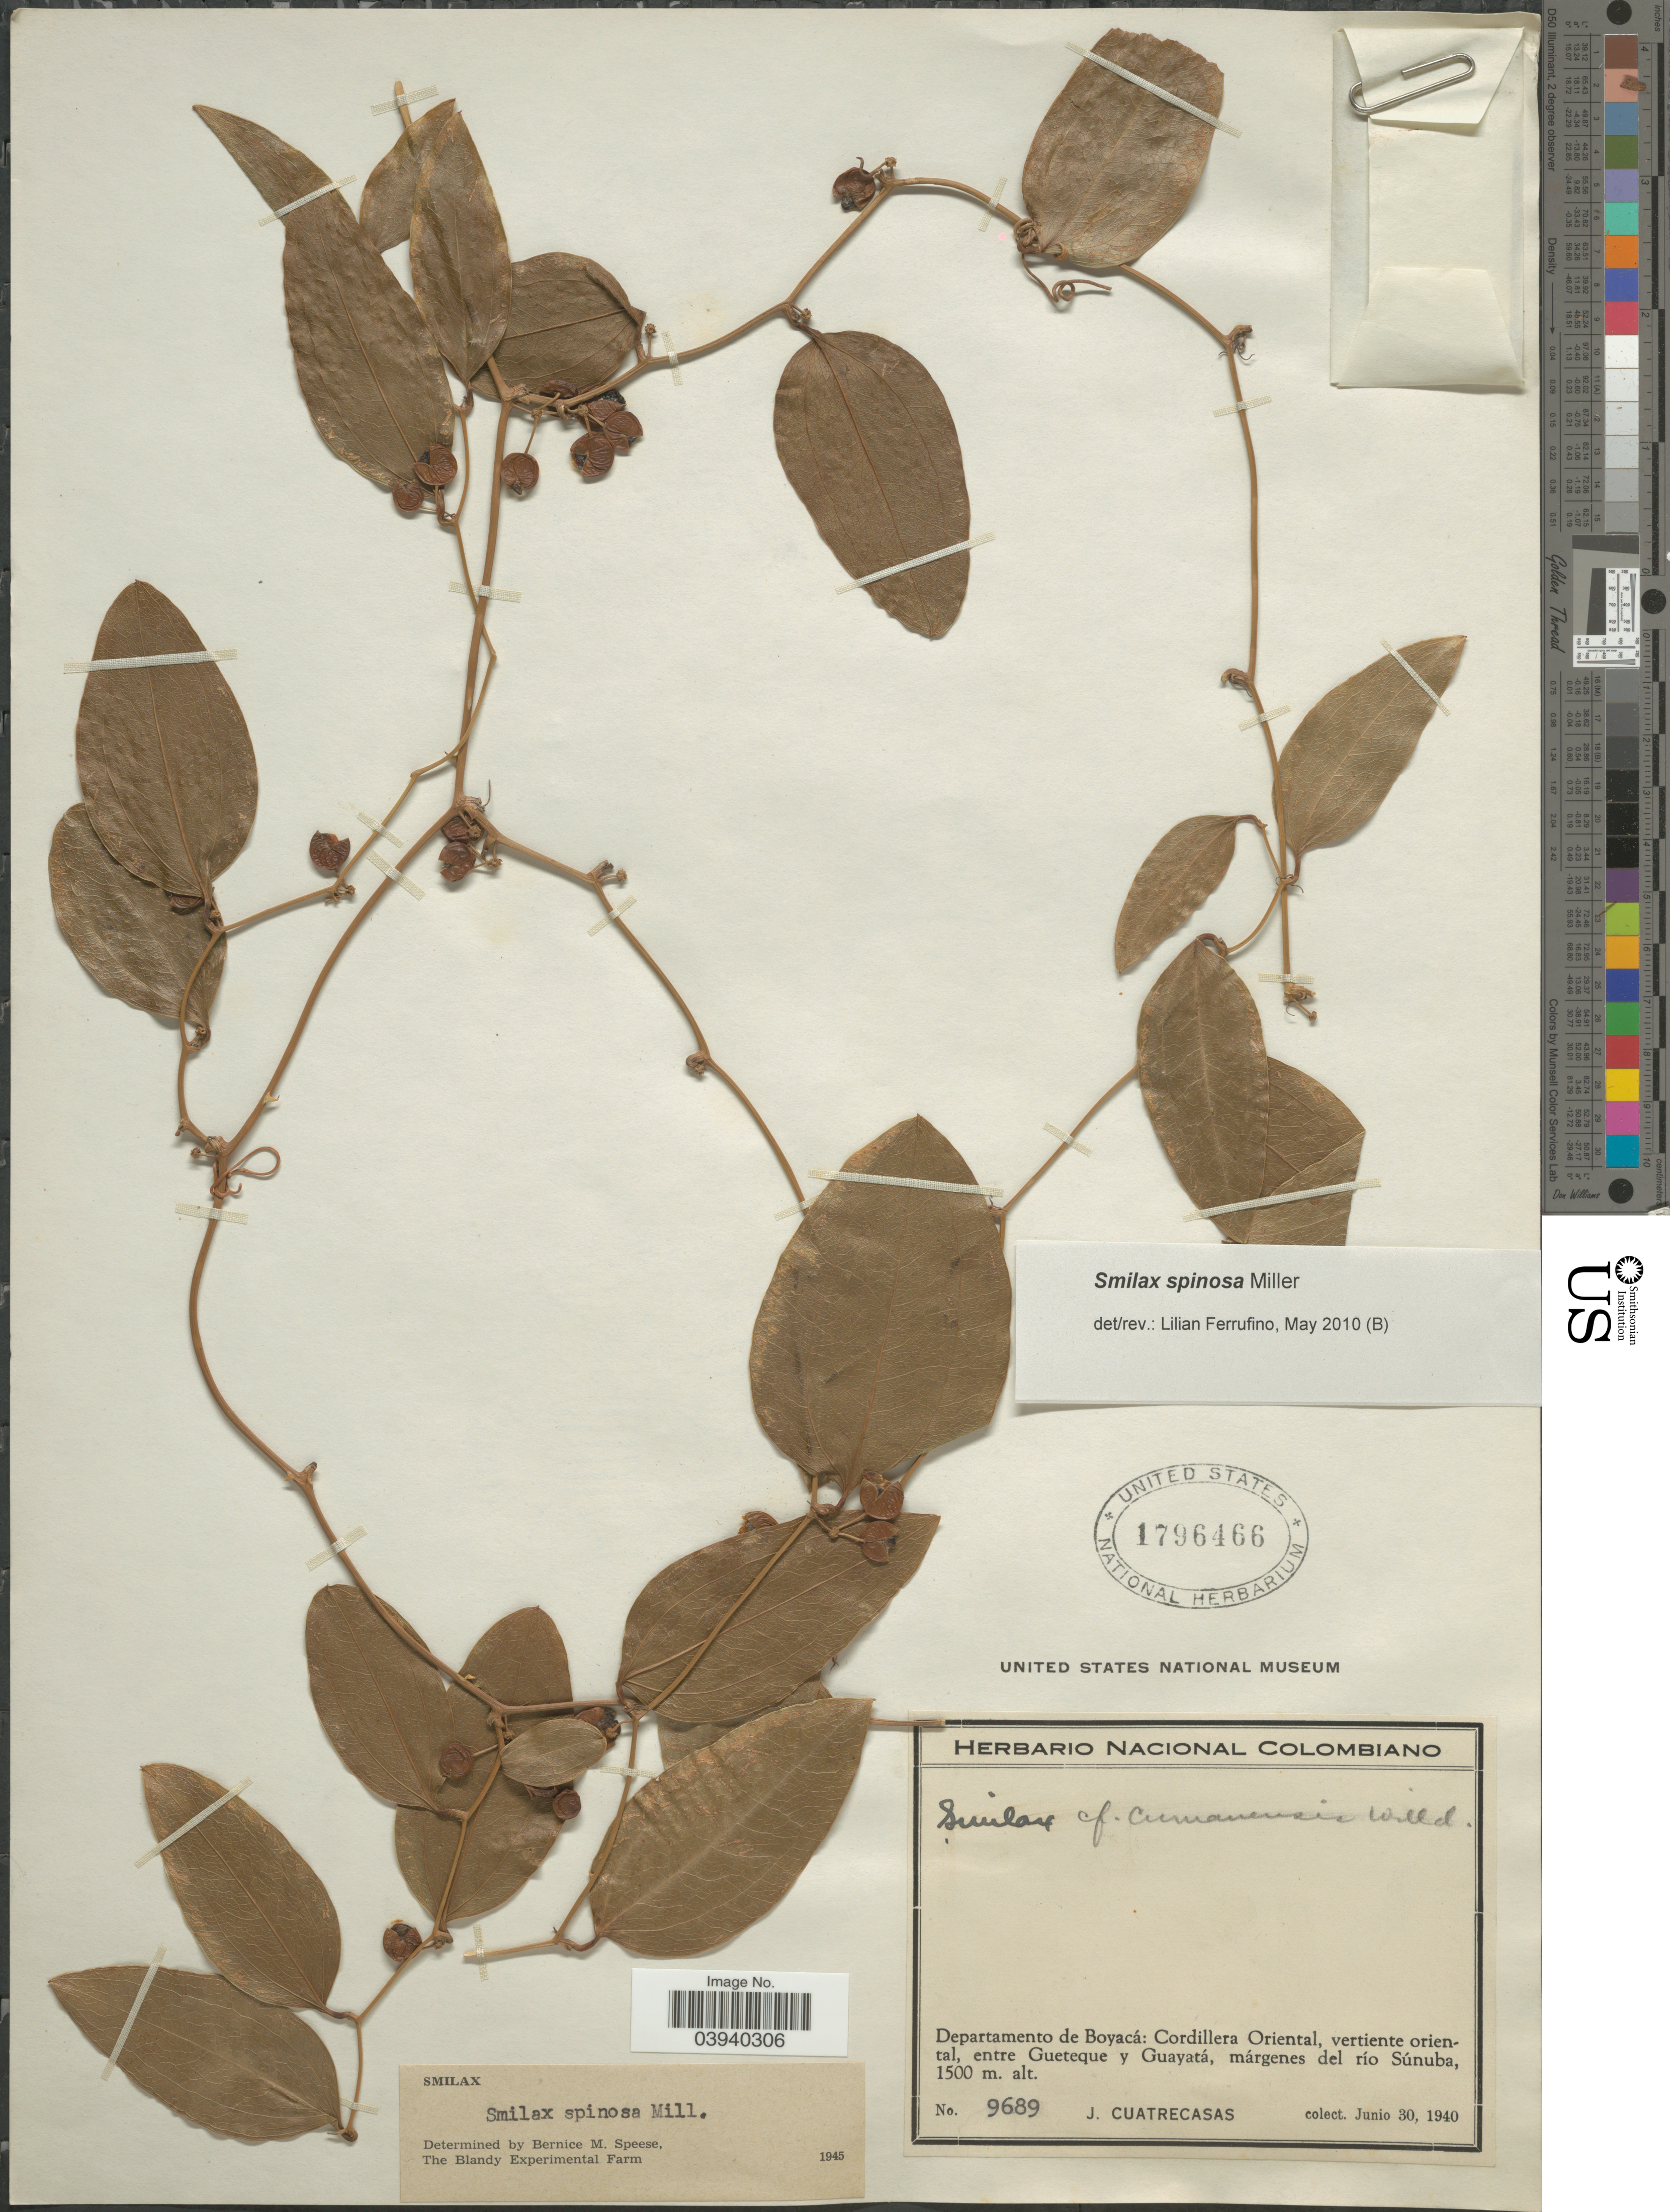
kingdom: Plantae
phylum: Tracheophyta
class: Liliopsida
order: Liliales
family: Smilacaceae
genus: Smilax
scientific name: Smilax spinosa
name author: Mill.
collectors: J. Cuatrecasas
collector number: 9689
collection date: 1940-06-30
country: Colombia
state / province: Boyacá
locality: Departamento de Boyacá: Cordillera Oriental, vertiente oriental, entre Gueteque y Guayatá, márgenes del río Súnuba.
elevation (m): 1500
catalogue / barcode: US 1796466